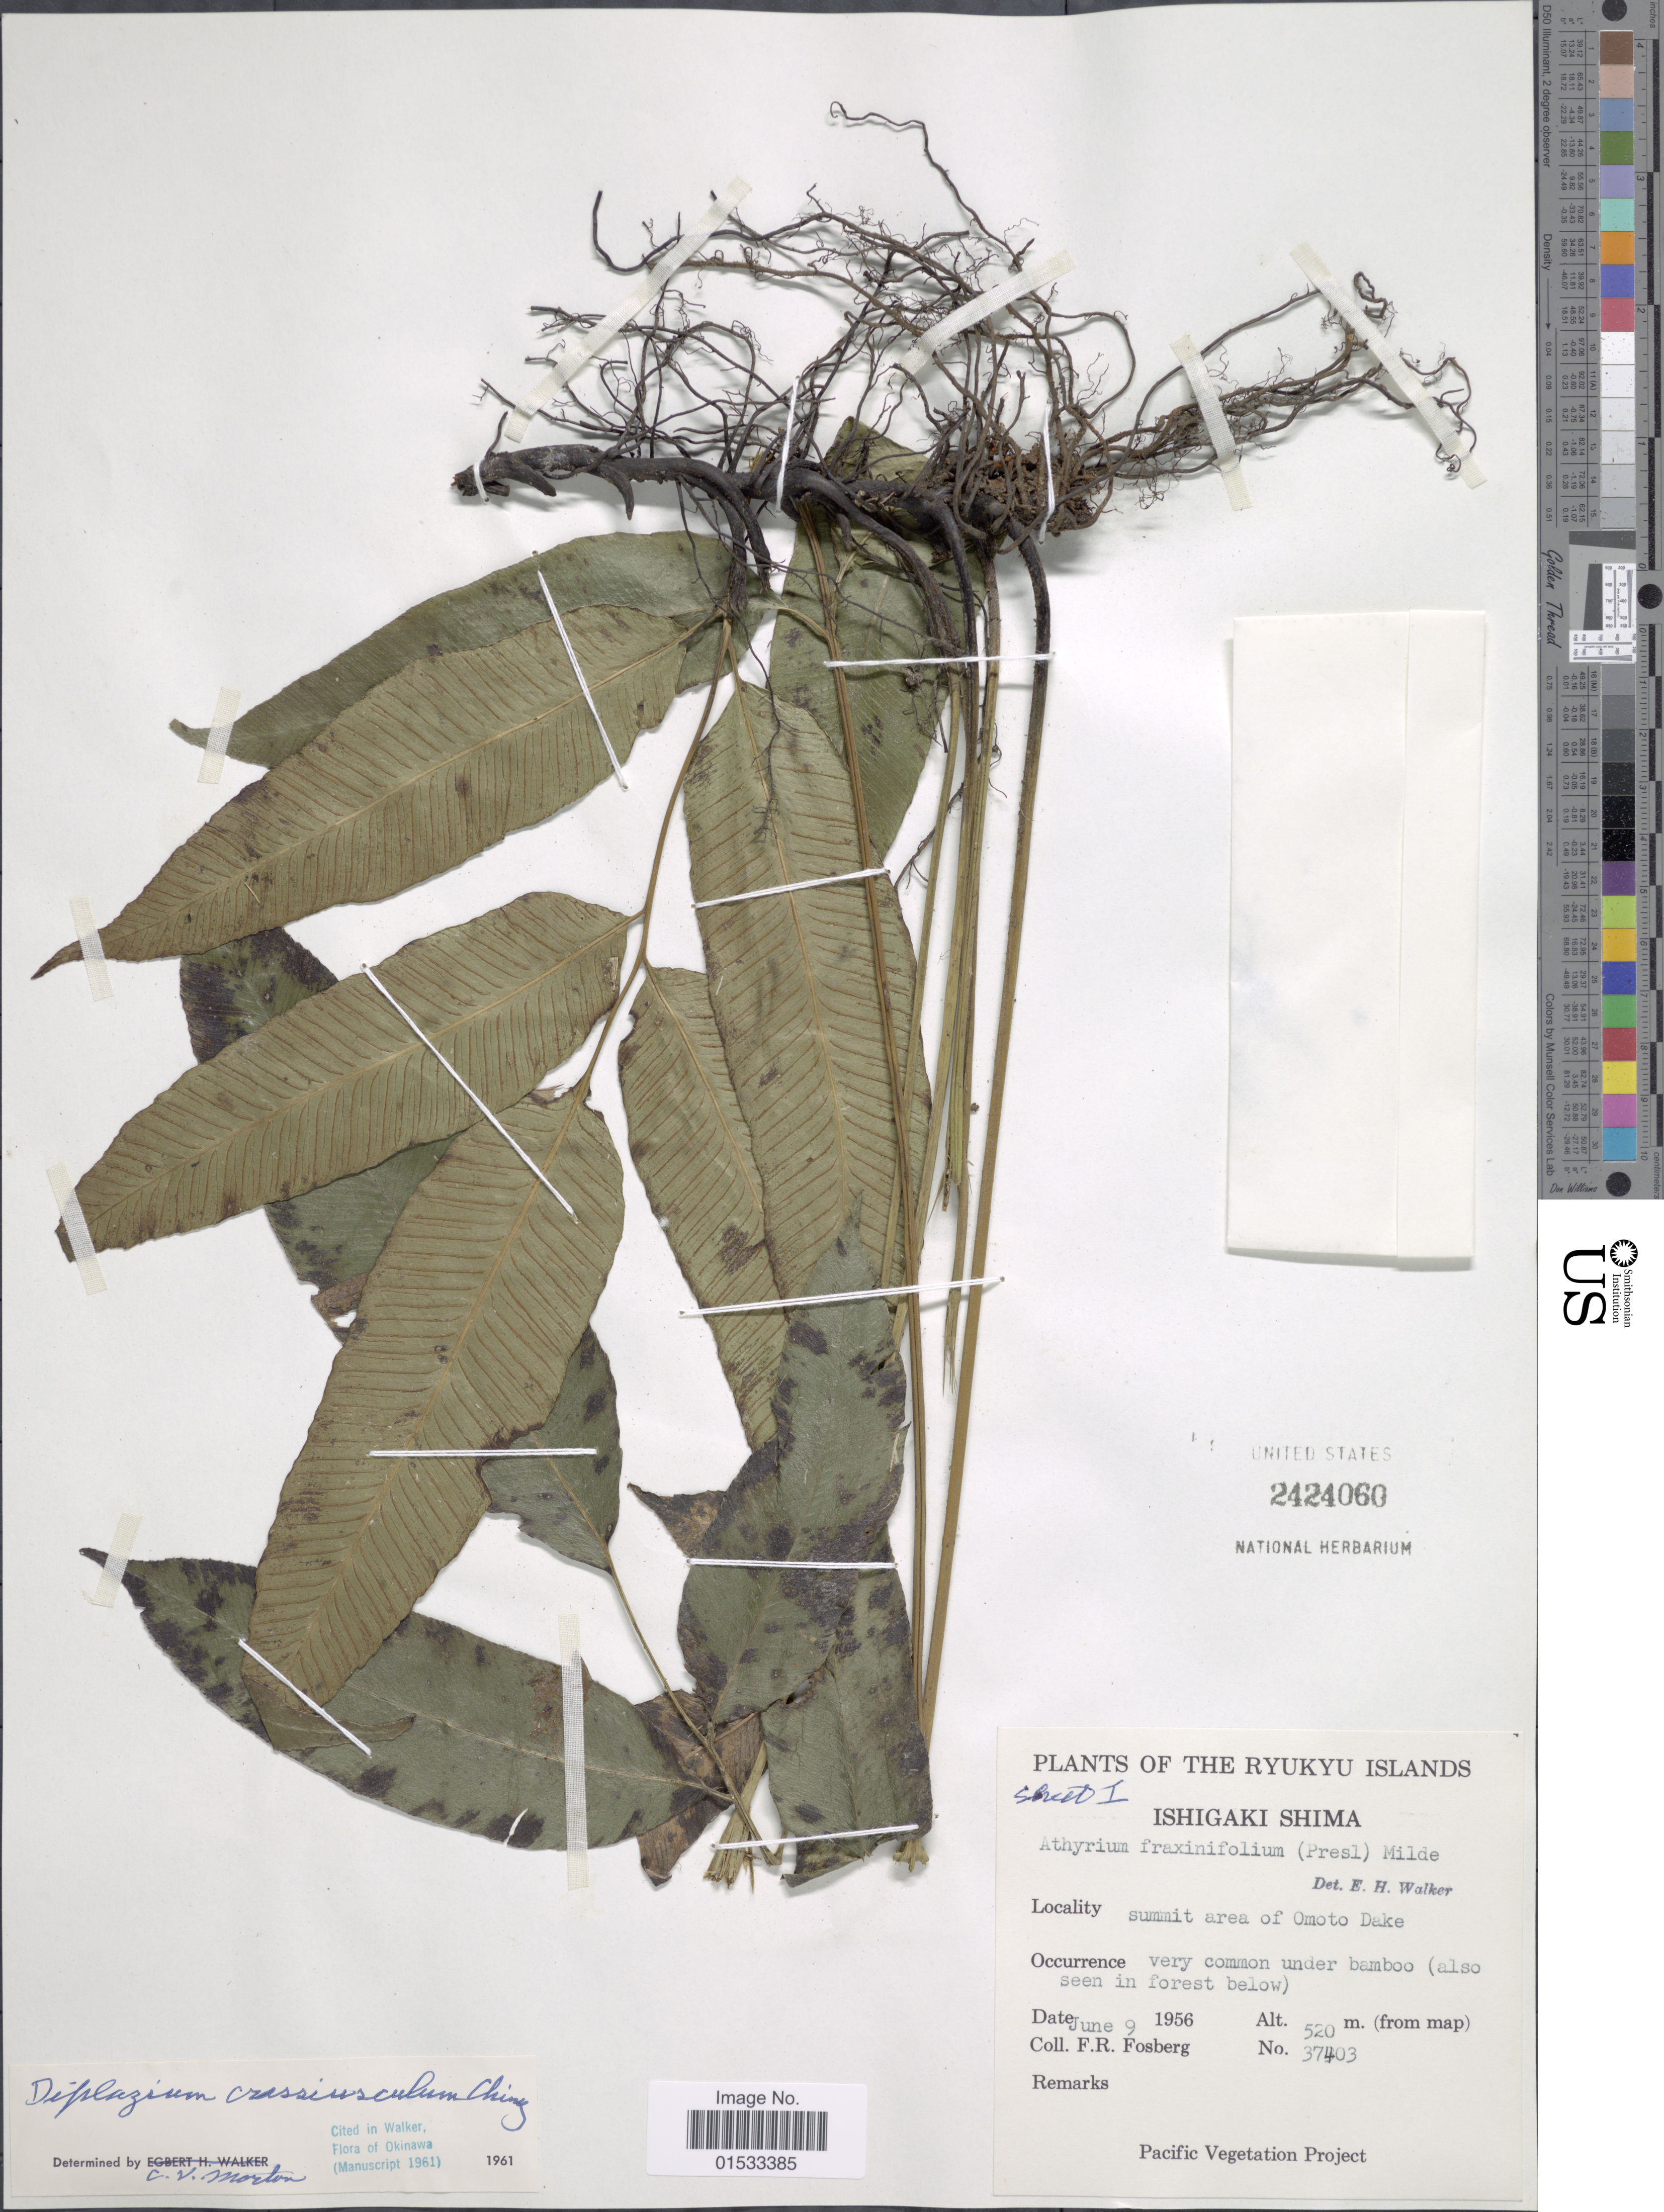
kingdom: Plantae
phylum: Tracheophyta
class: Polypodiopsida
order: Polypodiales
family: Athyriaceae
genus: Diplazium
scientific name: Diplazium crassiusculum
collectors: F. R. Fosberg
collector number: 37403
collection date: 1956-06-09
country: Japan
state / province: Okinawa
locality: Ishigaki Shima, summit area of Omoto Dake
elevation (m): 520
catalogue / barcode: US 2424060